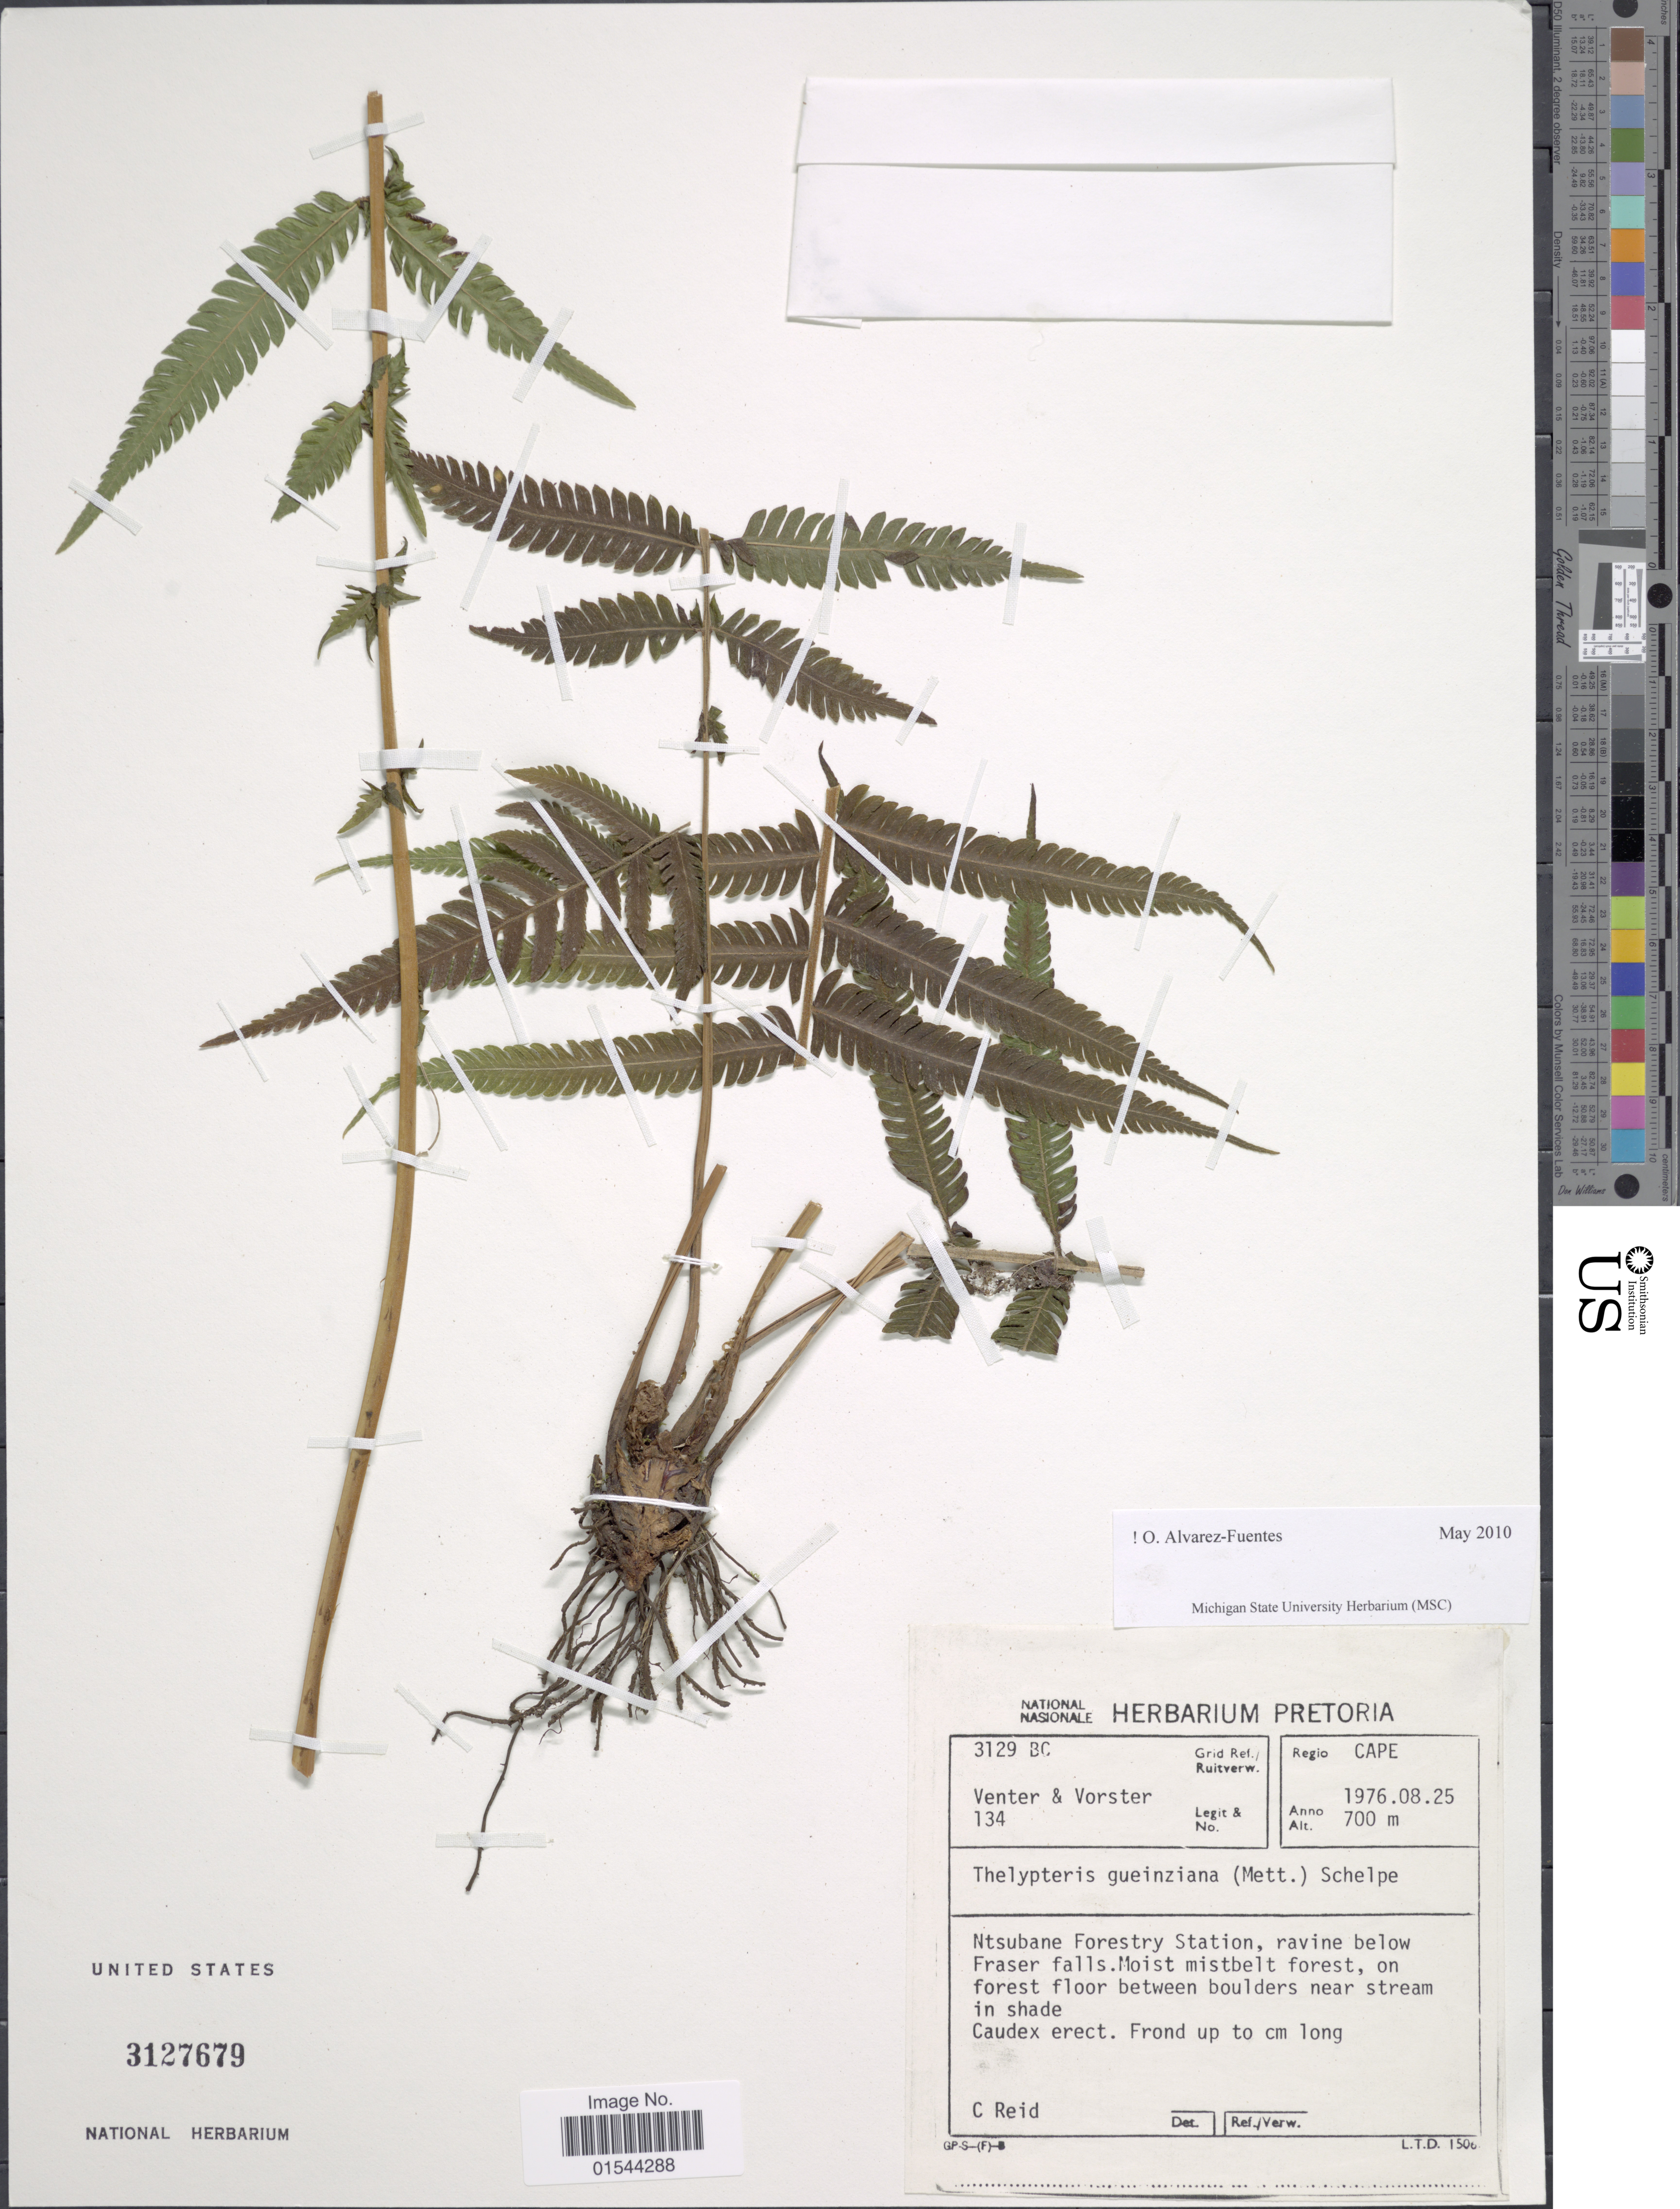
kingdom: Plantae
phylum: Tracheophyta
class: Polypodiopsida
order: Polypodiales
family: Thelypteridaceae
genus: Christella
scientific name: Christella gueinziana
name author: (Mett.) Holttum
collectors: -. Venter & -. Vorster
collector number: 134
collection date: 1976-08-25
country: South Africa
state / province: Eastern Cape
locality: Ntsubane Forestry Station.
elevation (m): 700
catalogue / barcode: US 3127679